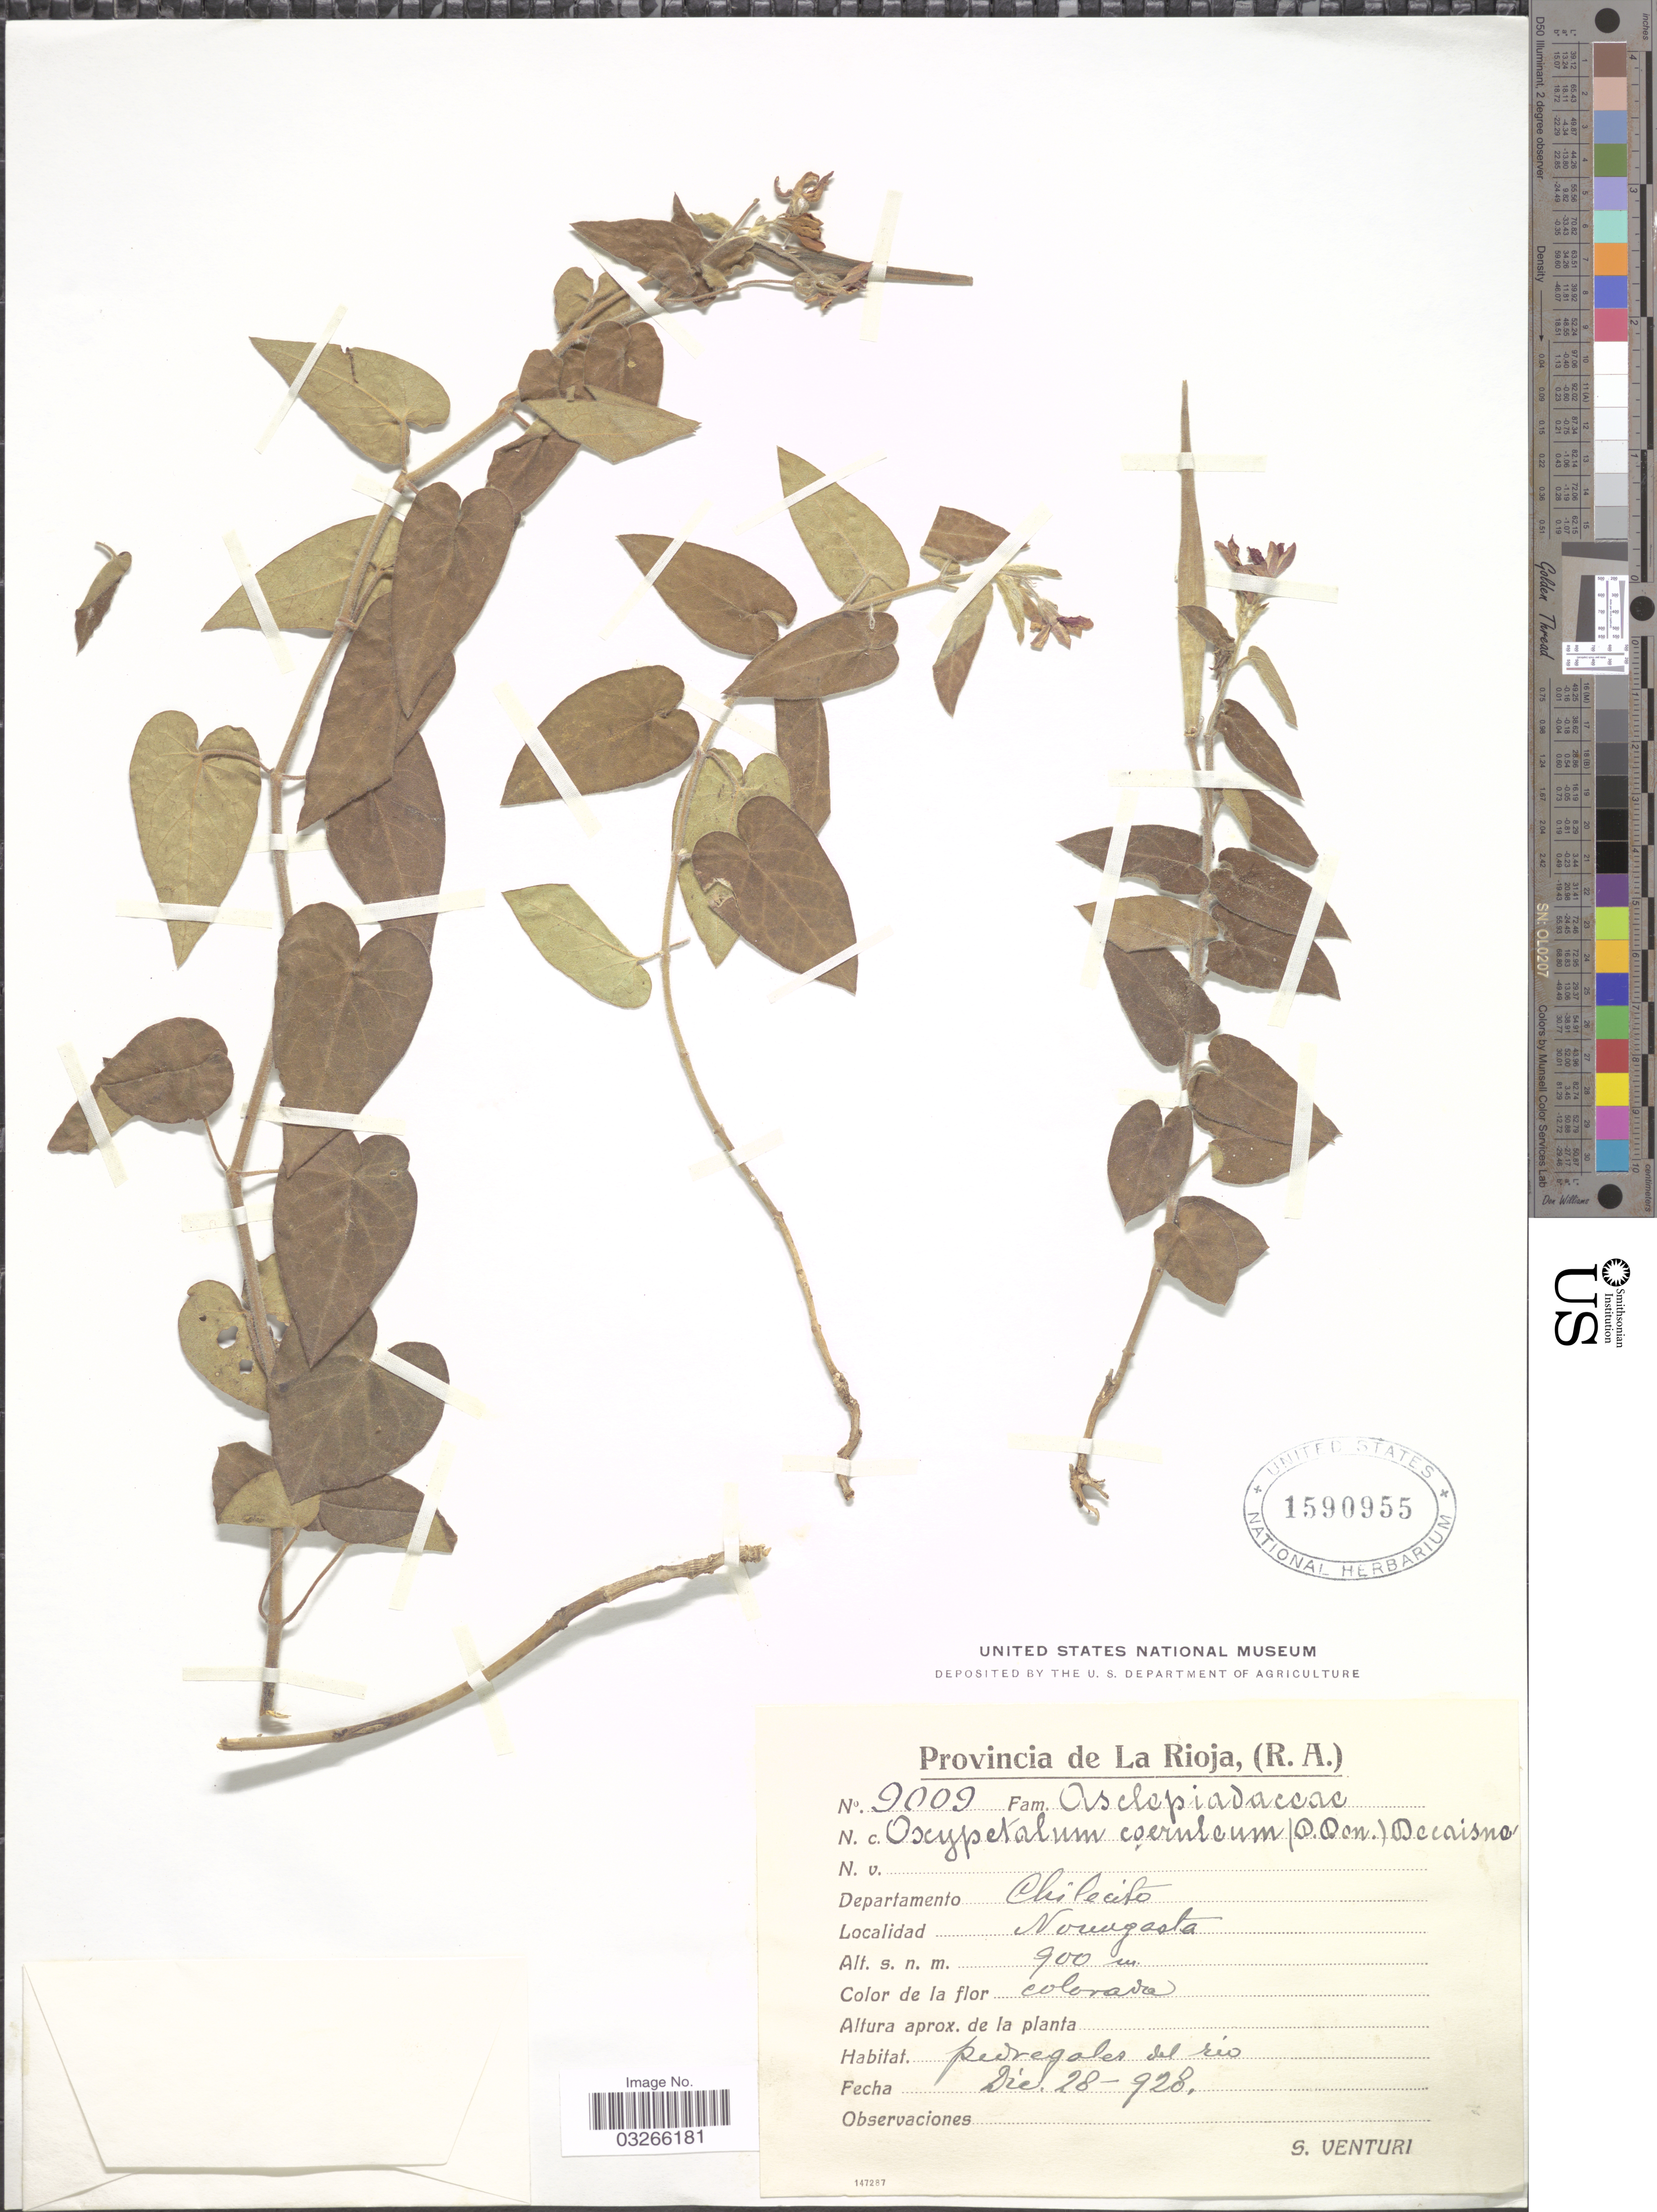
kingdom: Plantae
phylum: Tracheophyta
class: Magnoliopsida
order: Gentianales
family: Apocynaceae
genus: Oxypetalum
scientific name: Oxypetalum coeruleum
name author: (D. Don ex Sweet) Decne.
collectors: S. Venturi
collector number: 9009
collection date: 1928-12-28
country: Argentina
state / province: La Rioja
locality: Departamento Chilecito, Nonogasta.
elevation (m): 900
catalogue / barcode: US 1590955